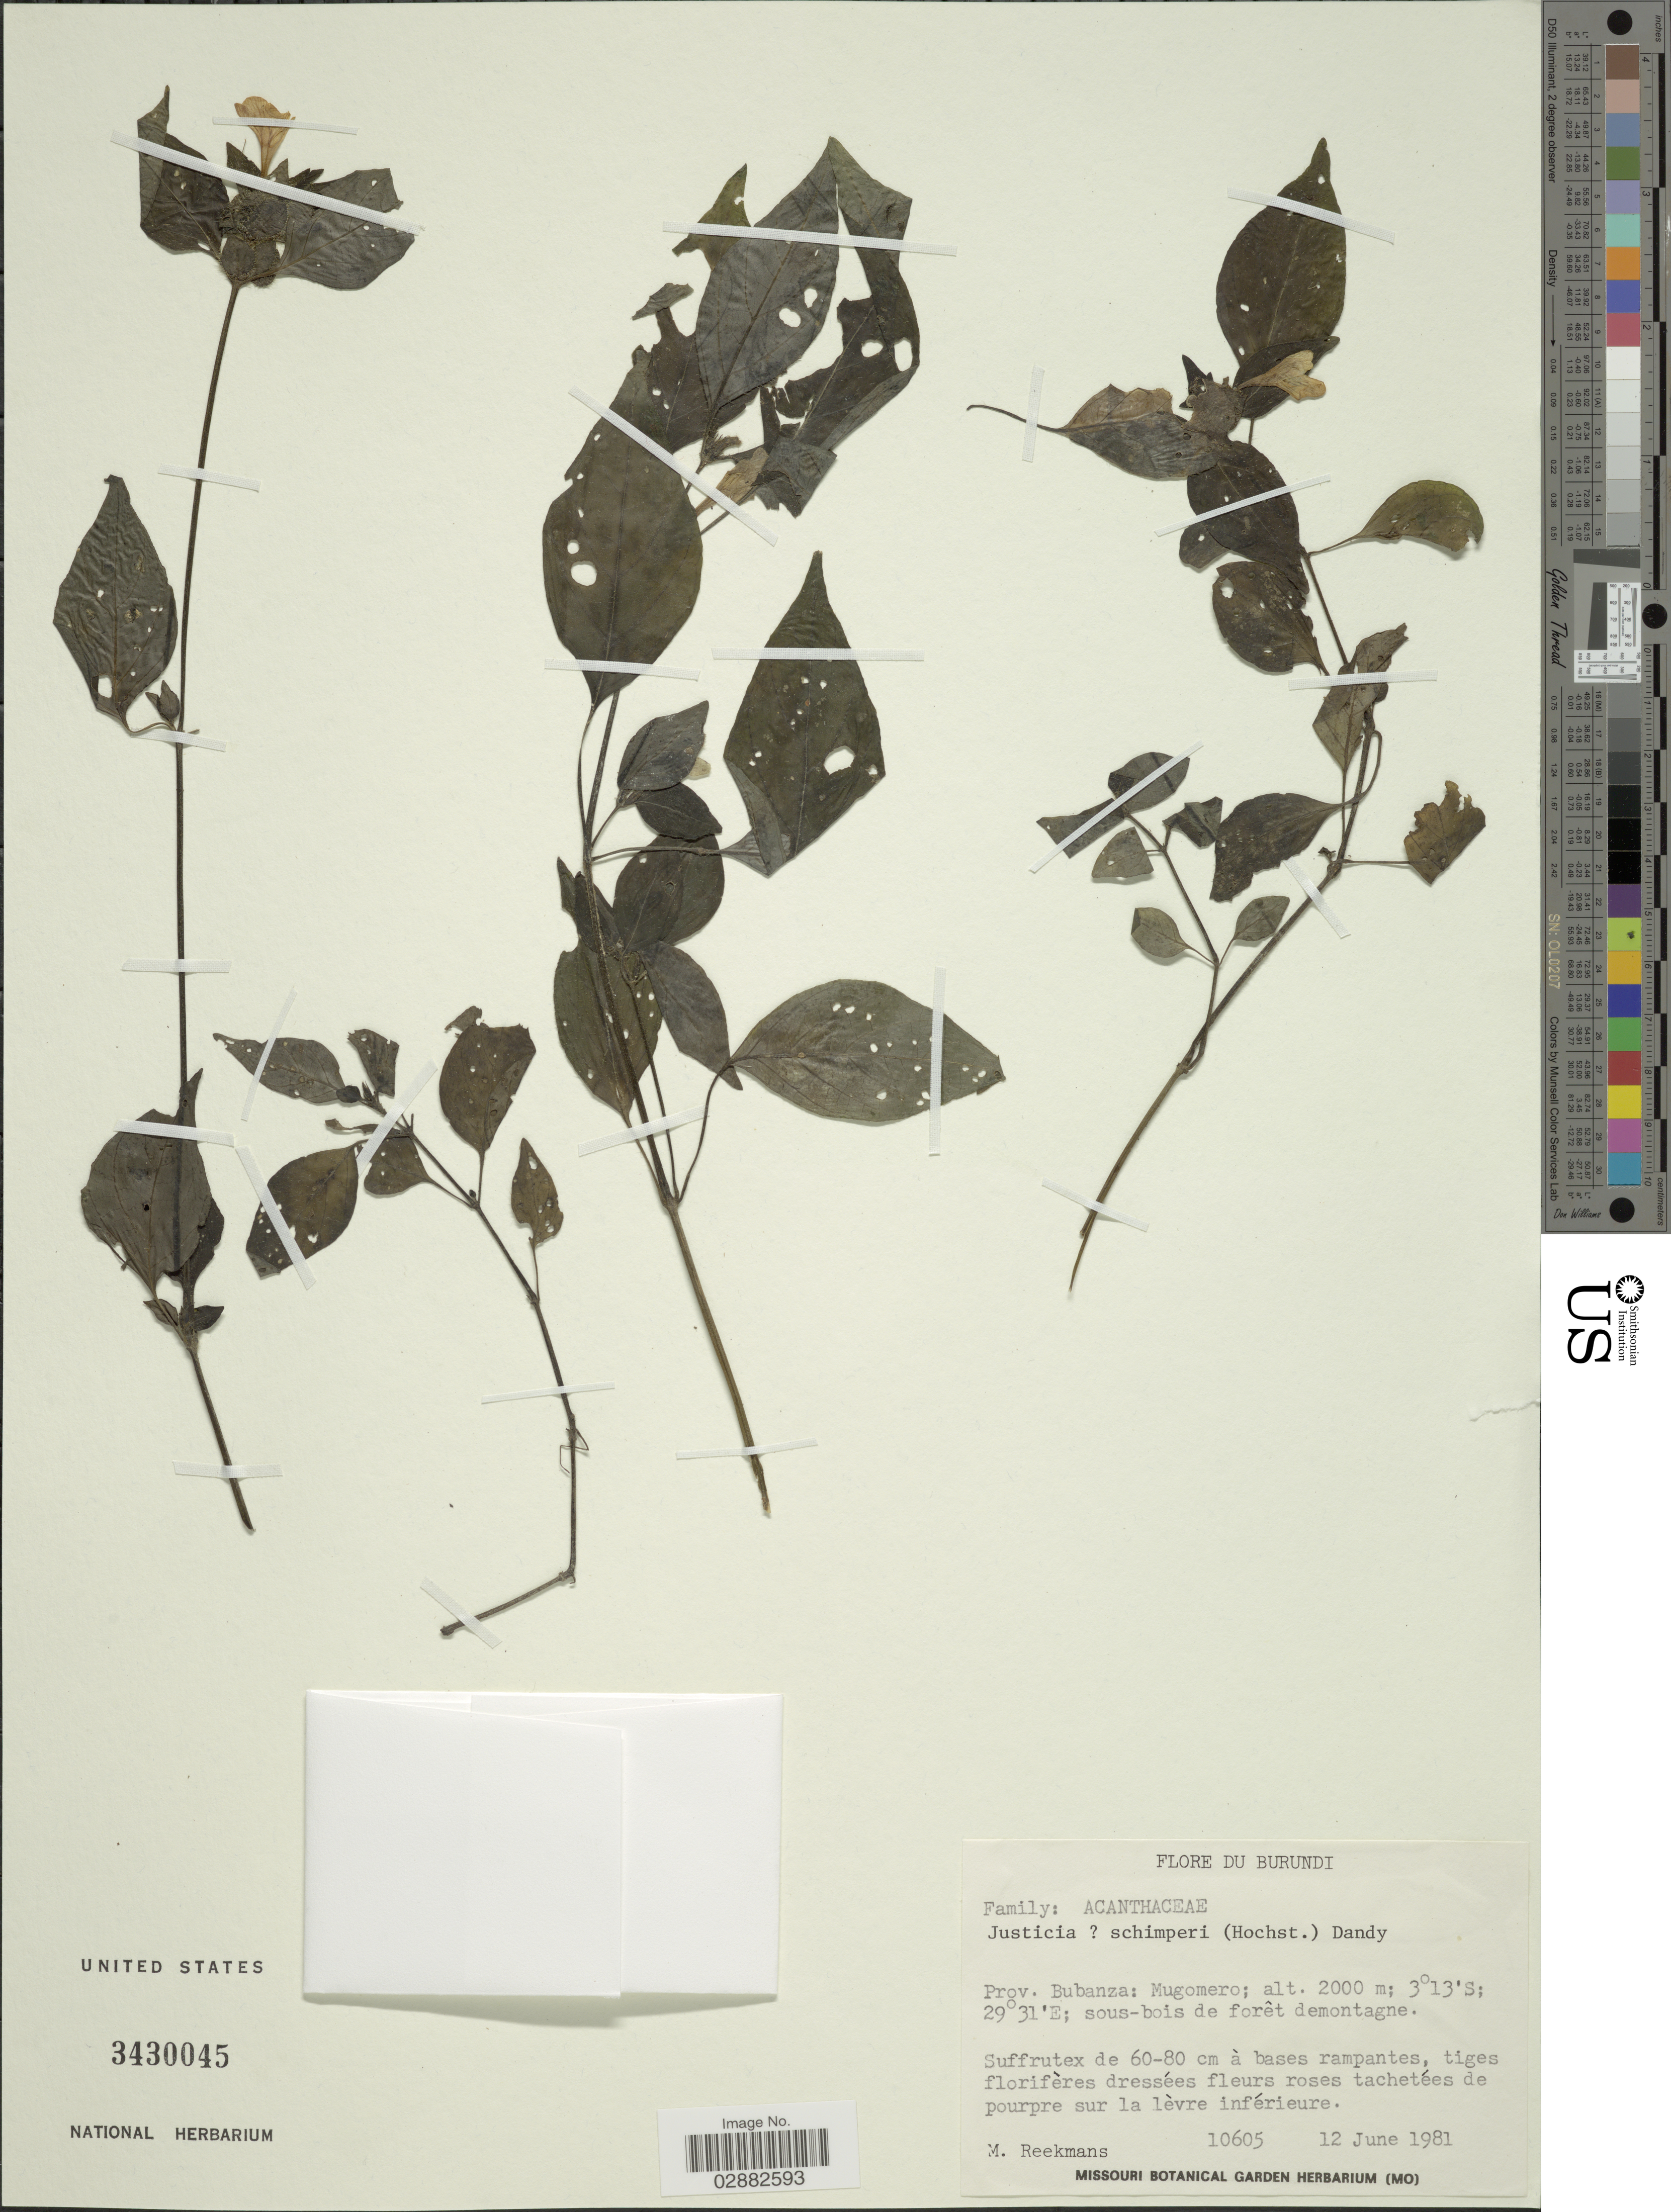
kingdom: Plantae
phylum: Tracheophyta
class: Magnoliopsida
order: Lamiales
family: Acanthaceae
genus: Justicia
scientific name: Justicia schimperi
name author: (Hochst.) Dandy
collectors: M. Reekmans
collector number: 10605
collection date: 1981-06-12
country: Burundi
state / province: Bubanza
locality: Mugomero.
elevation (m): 2000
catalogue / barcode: US 3430045